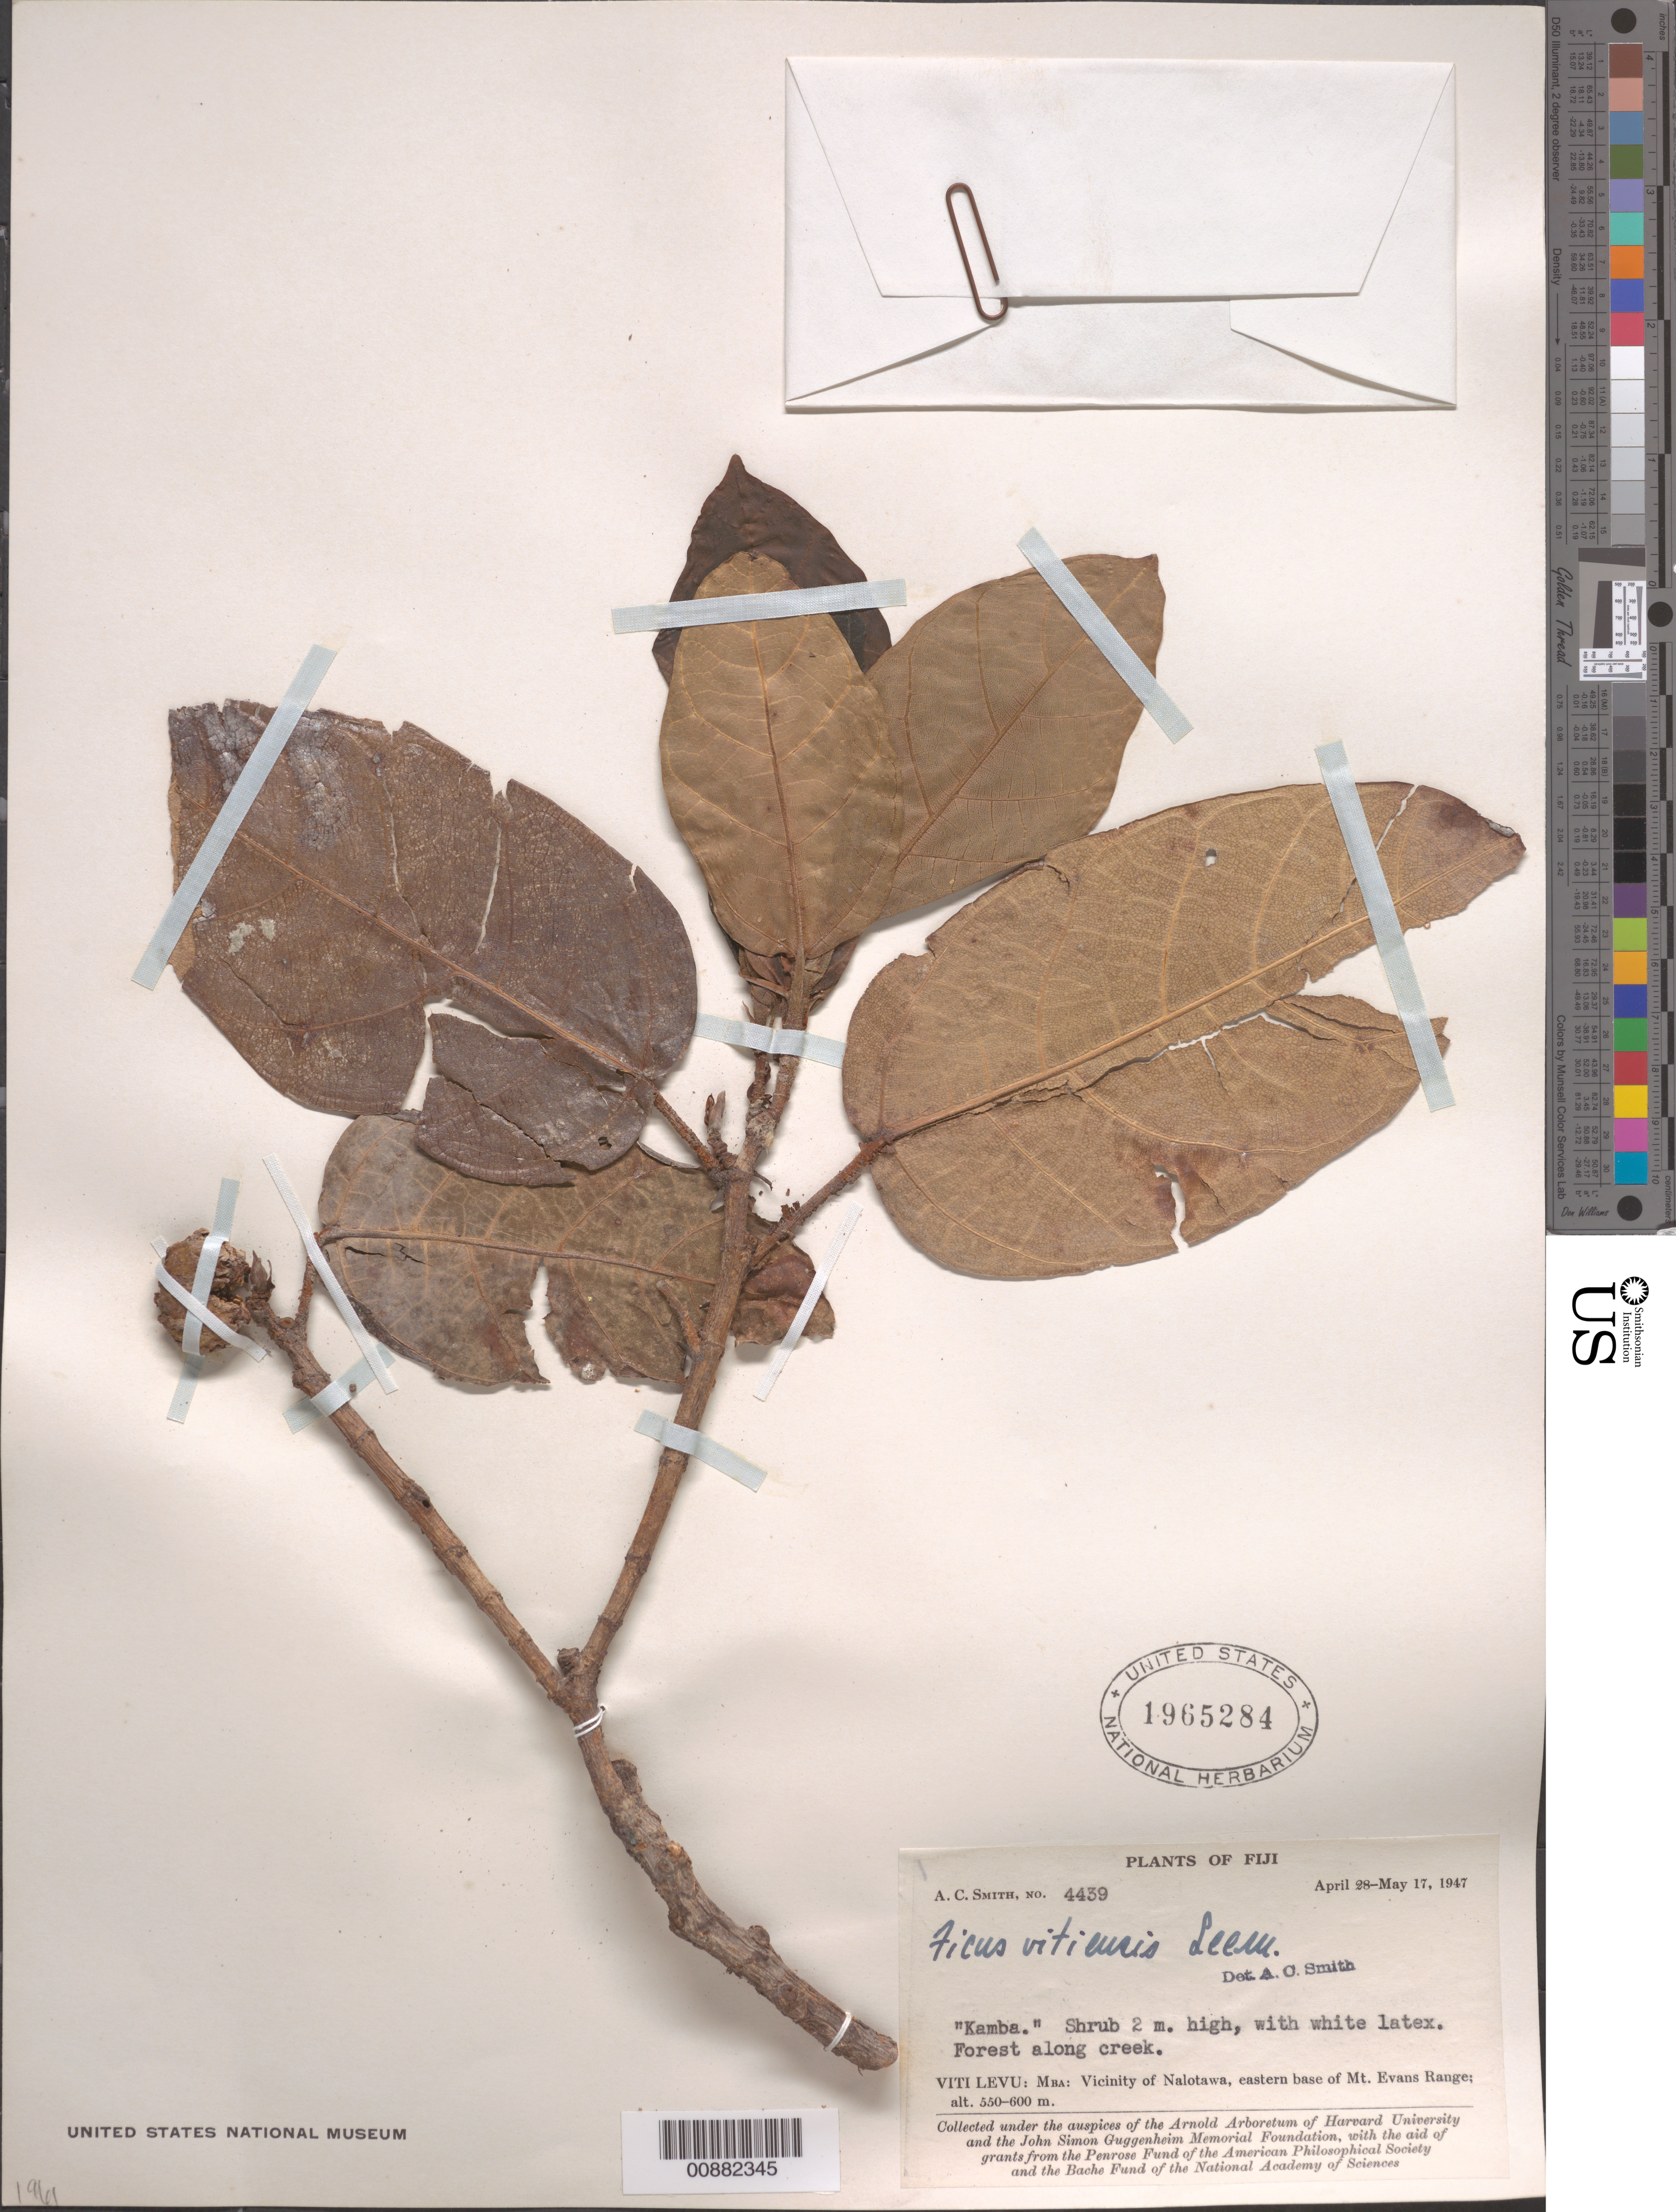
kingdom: Plantae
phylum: Tracheophyta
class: Magnoliopsida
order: Rosales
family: Moraceae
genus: Ficus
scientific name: Ficus vitiensis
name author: Seem.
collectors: C. A. Smith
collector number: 4439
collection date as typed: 28 Apr 1947 to 17 May 1947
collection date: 1947-04-28/1947-05-17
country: Fiji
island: Vanua Levu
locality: Vicinity of Nalotawa, eastern base of Mt. Evans Range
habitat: Forest along creek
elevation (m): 550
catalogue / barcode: US 1965284